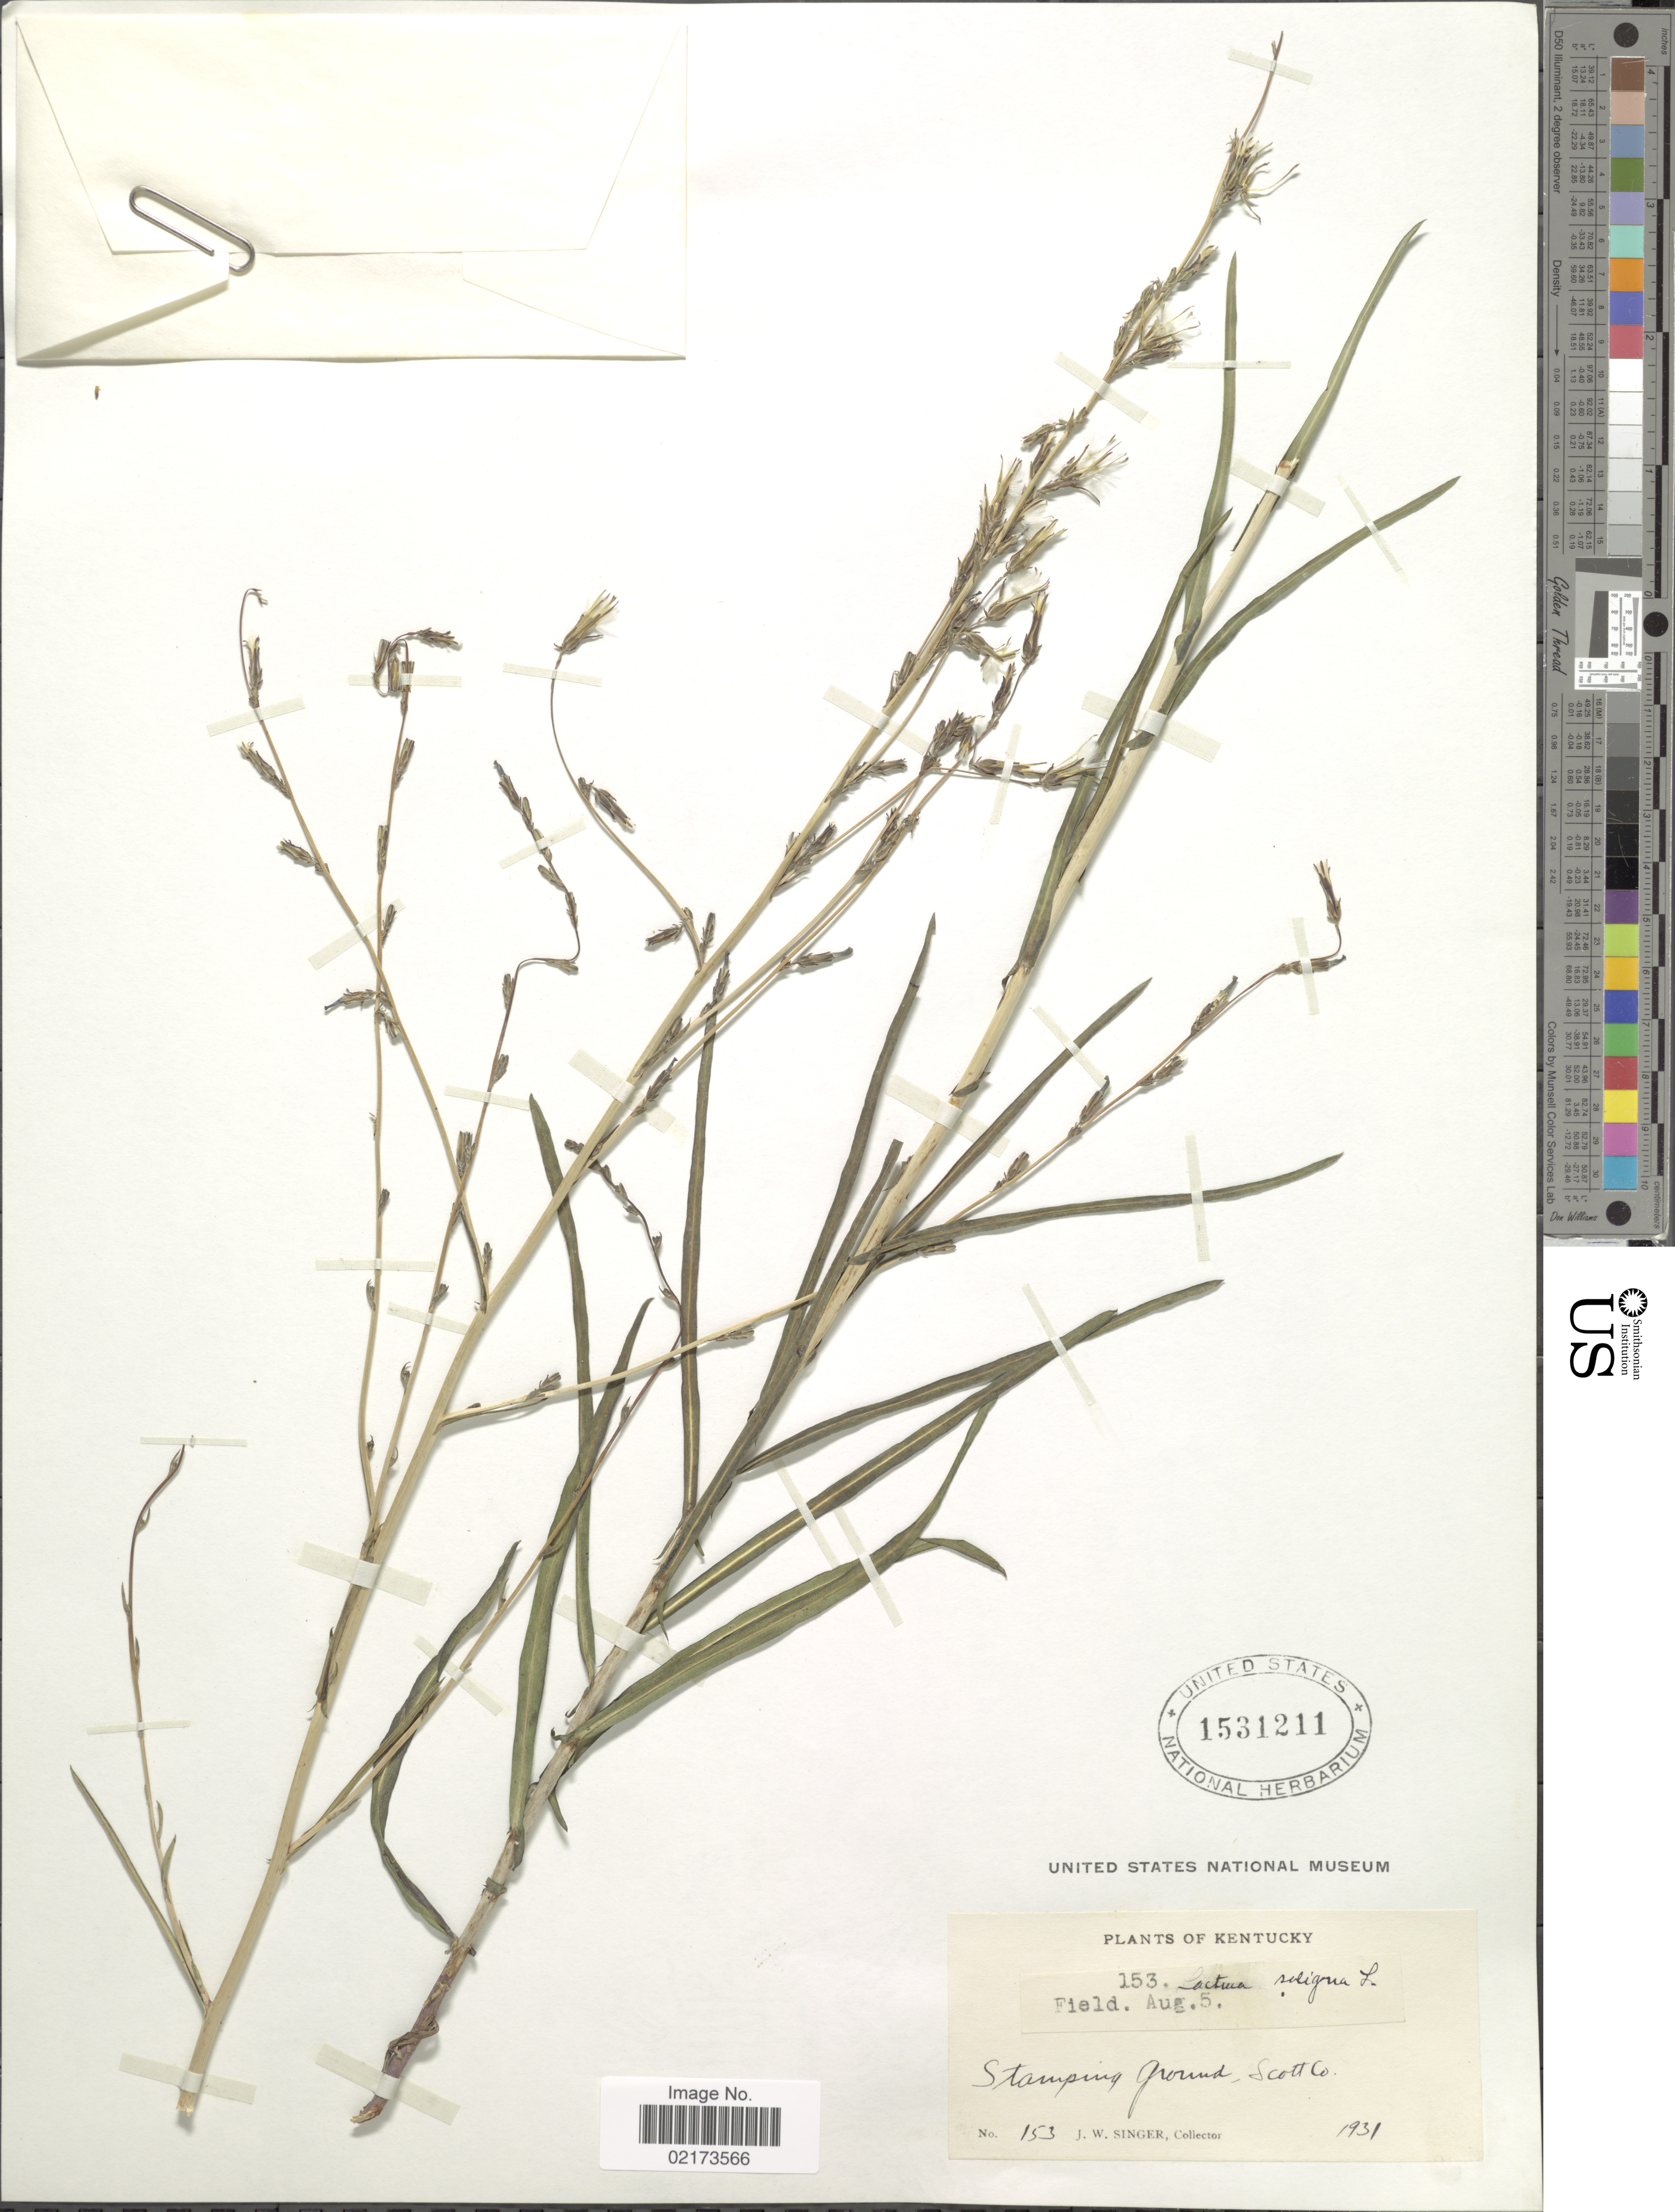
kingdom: Plantae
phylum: Tracheophyta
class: Magnoliopsida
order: Asterales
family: Asteraceae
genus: Lactuca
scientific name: Lactuca saligna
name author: L.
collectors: J. EW. Singer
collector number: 153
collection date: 1931-08-05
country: United States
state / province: Kentucky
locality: Stamping Ground, Scott Co.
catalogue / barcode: US 1531211